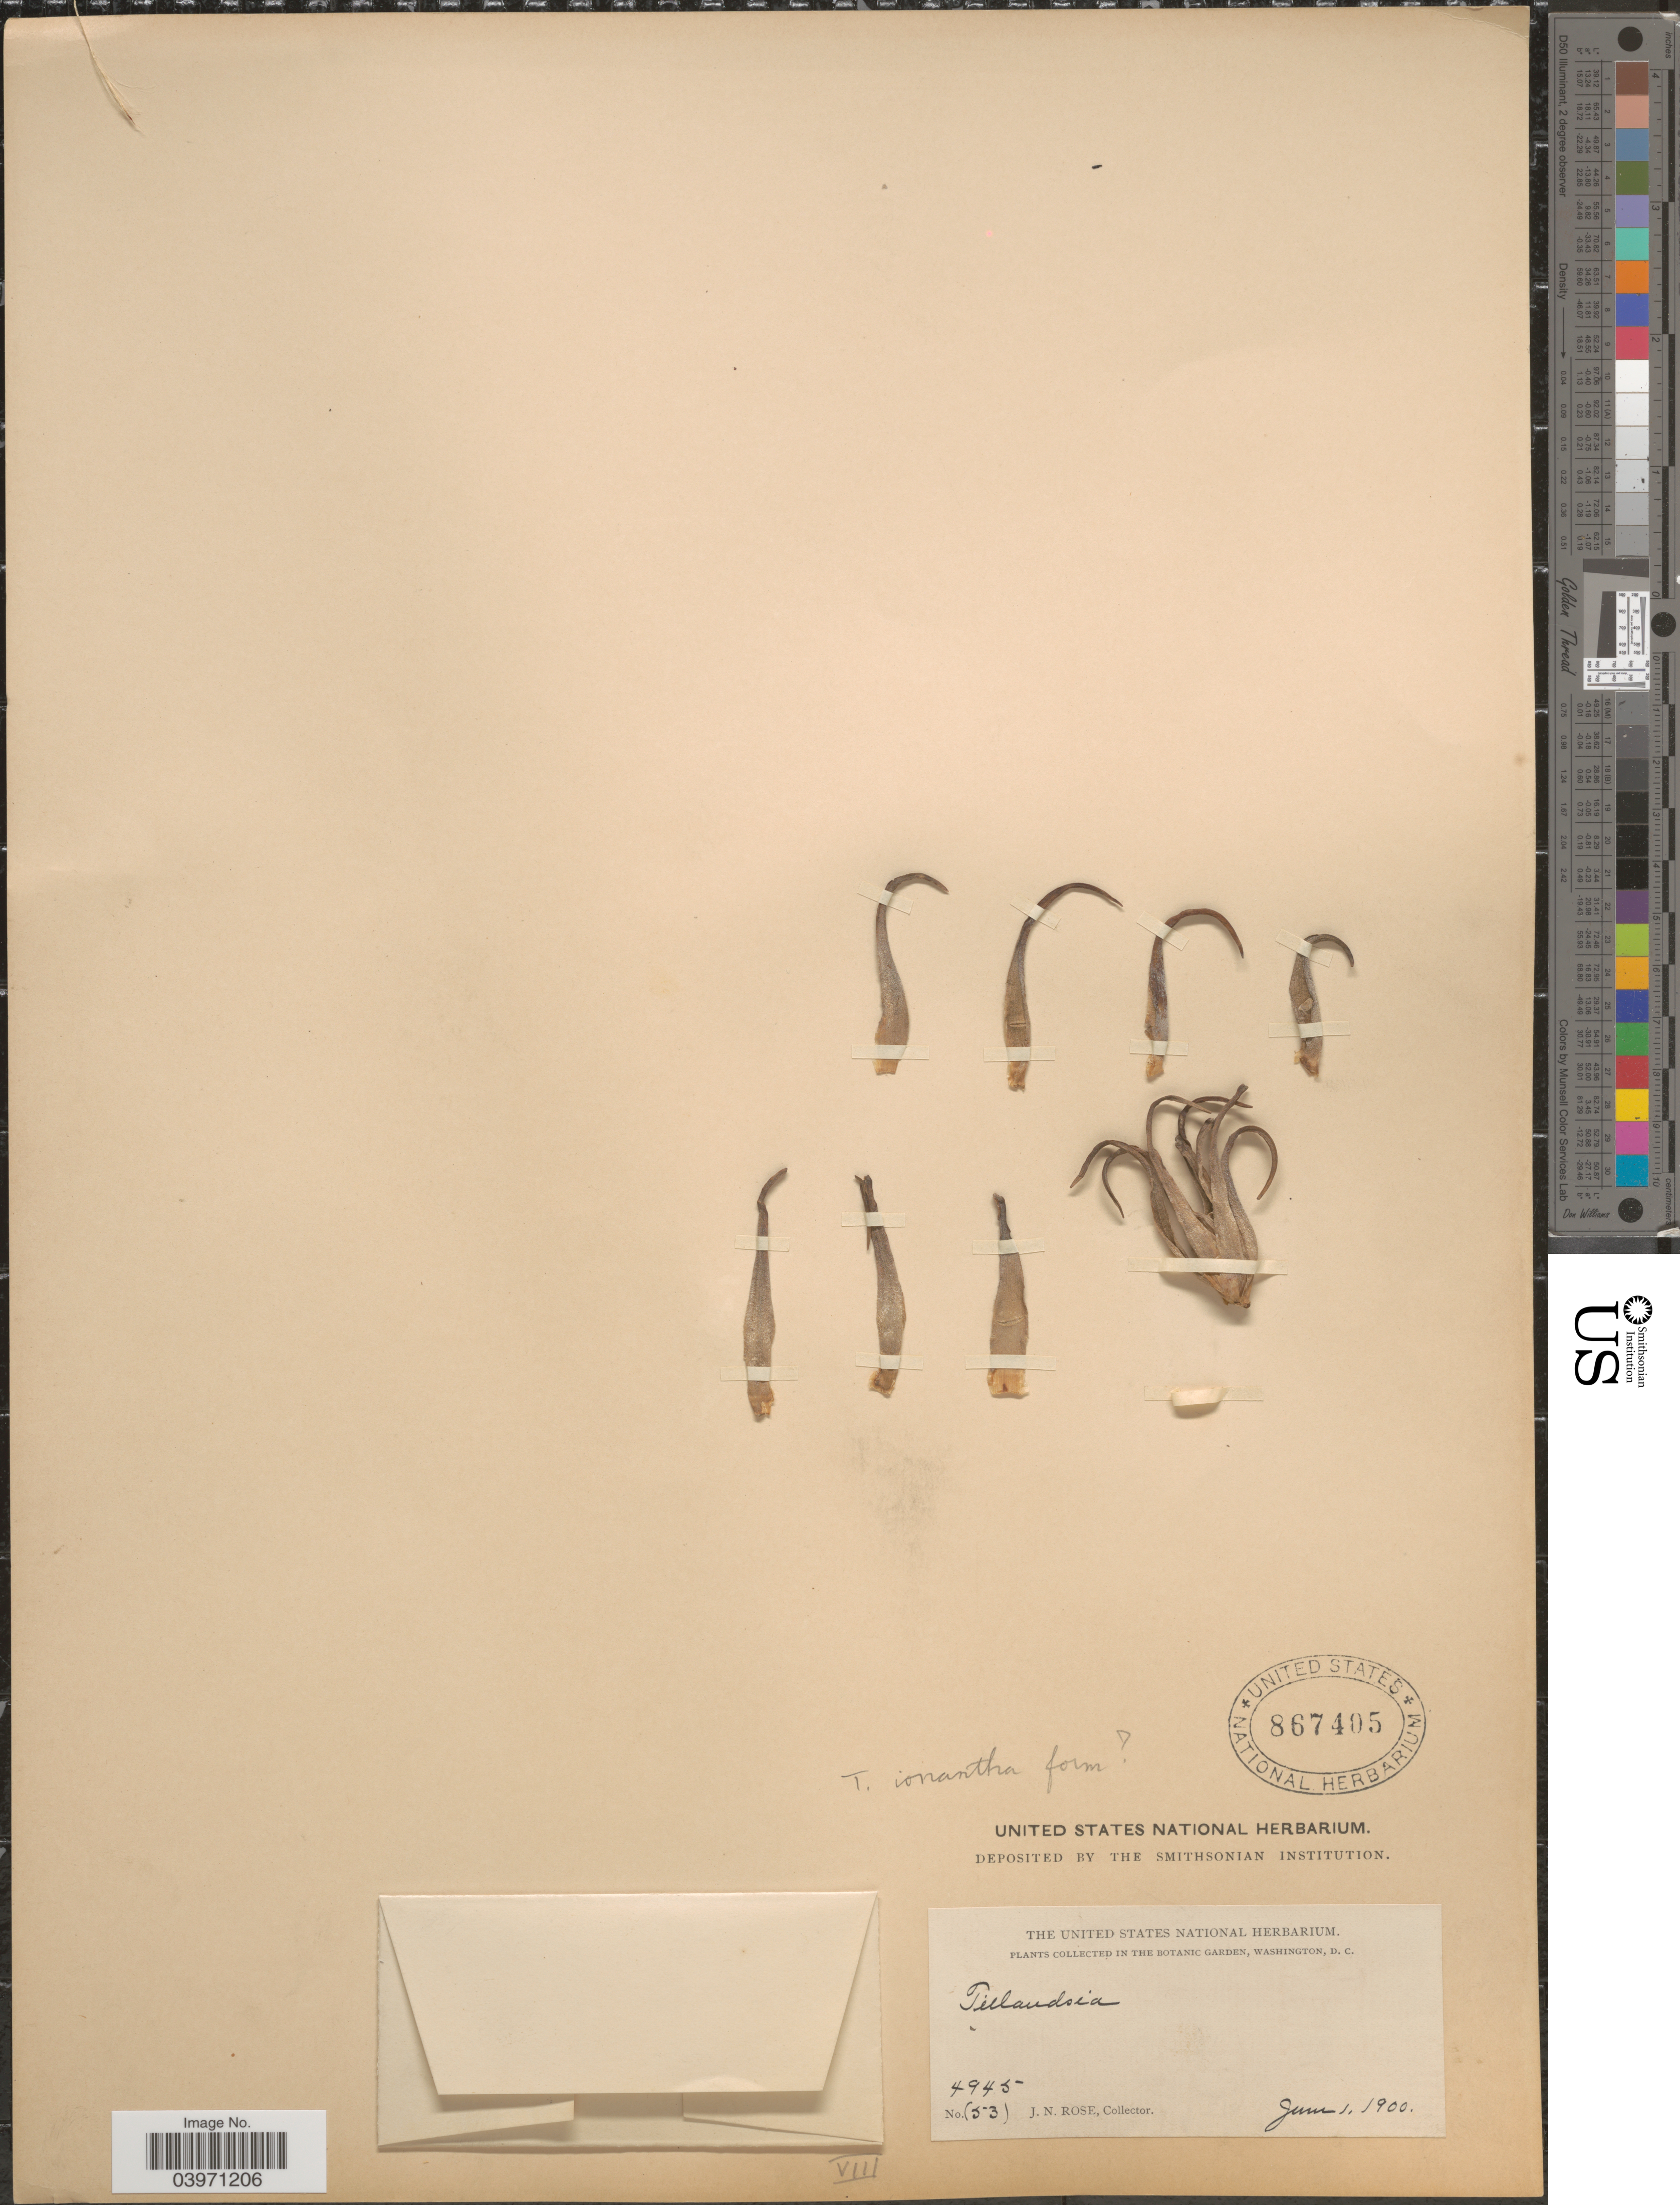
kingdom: Plantae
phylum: Tracheophyta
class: Liliopsida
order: Poales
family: Bromeliaceae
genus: Tillandsia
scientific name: Tillandsia ionantha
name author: Planch.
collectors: J. N. Rose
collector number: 4945/53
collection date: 1900-06-01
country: United States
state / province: District of Columbia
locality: In the Botanic Garden, Washington, D. C.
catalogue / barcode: US 867405